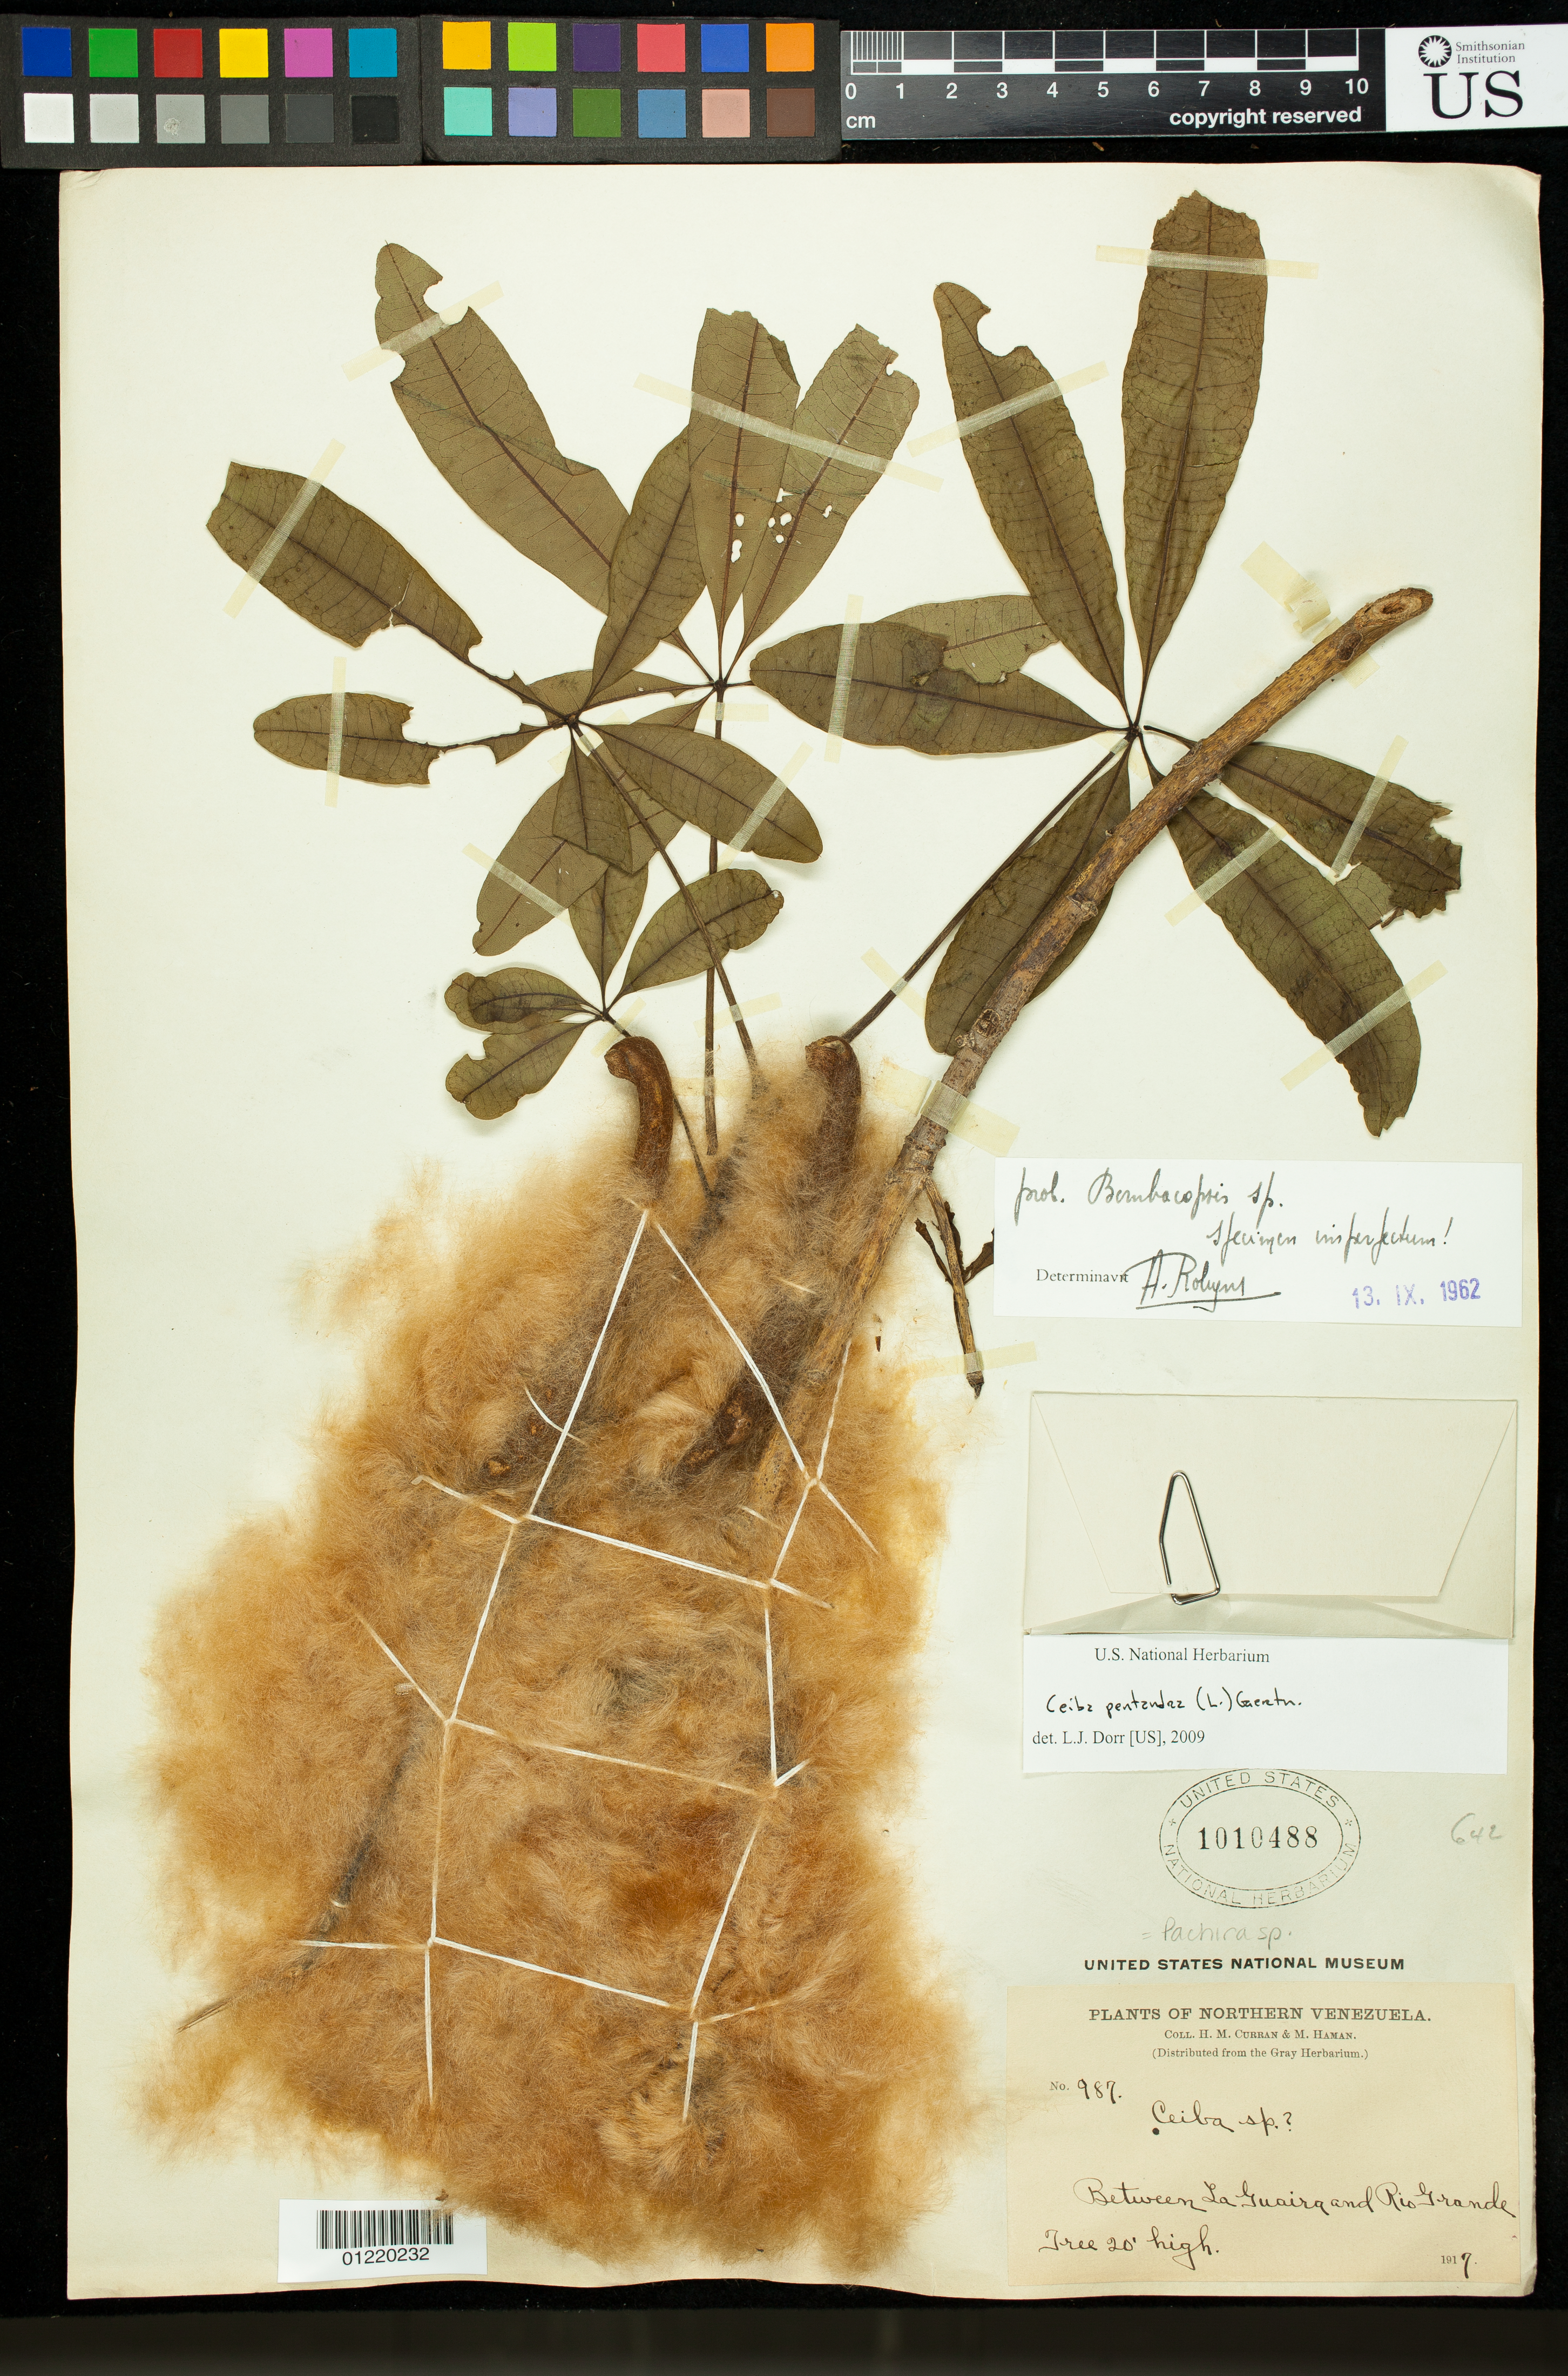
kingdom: Plantae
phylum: Tracheophyta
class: Magnoliopsida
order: Malvales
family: Malvaceae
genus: Ceiba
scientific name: Ceiba pentandra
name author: (L.) Gaertn.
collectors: H. M. Curran & H. Haman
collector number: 987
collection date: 1917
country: Venezuela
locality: Between La Guairá and Rio Grande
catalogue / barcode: US 1010488